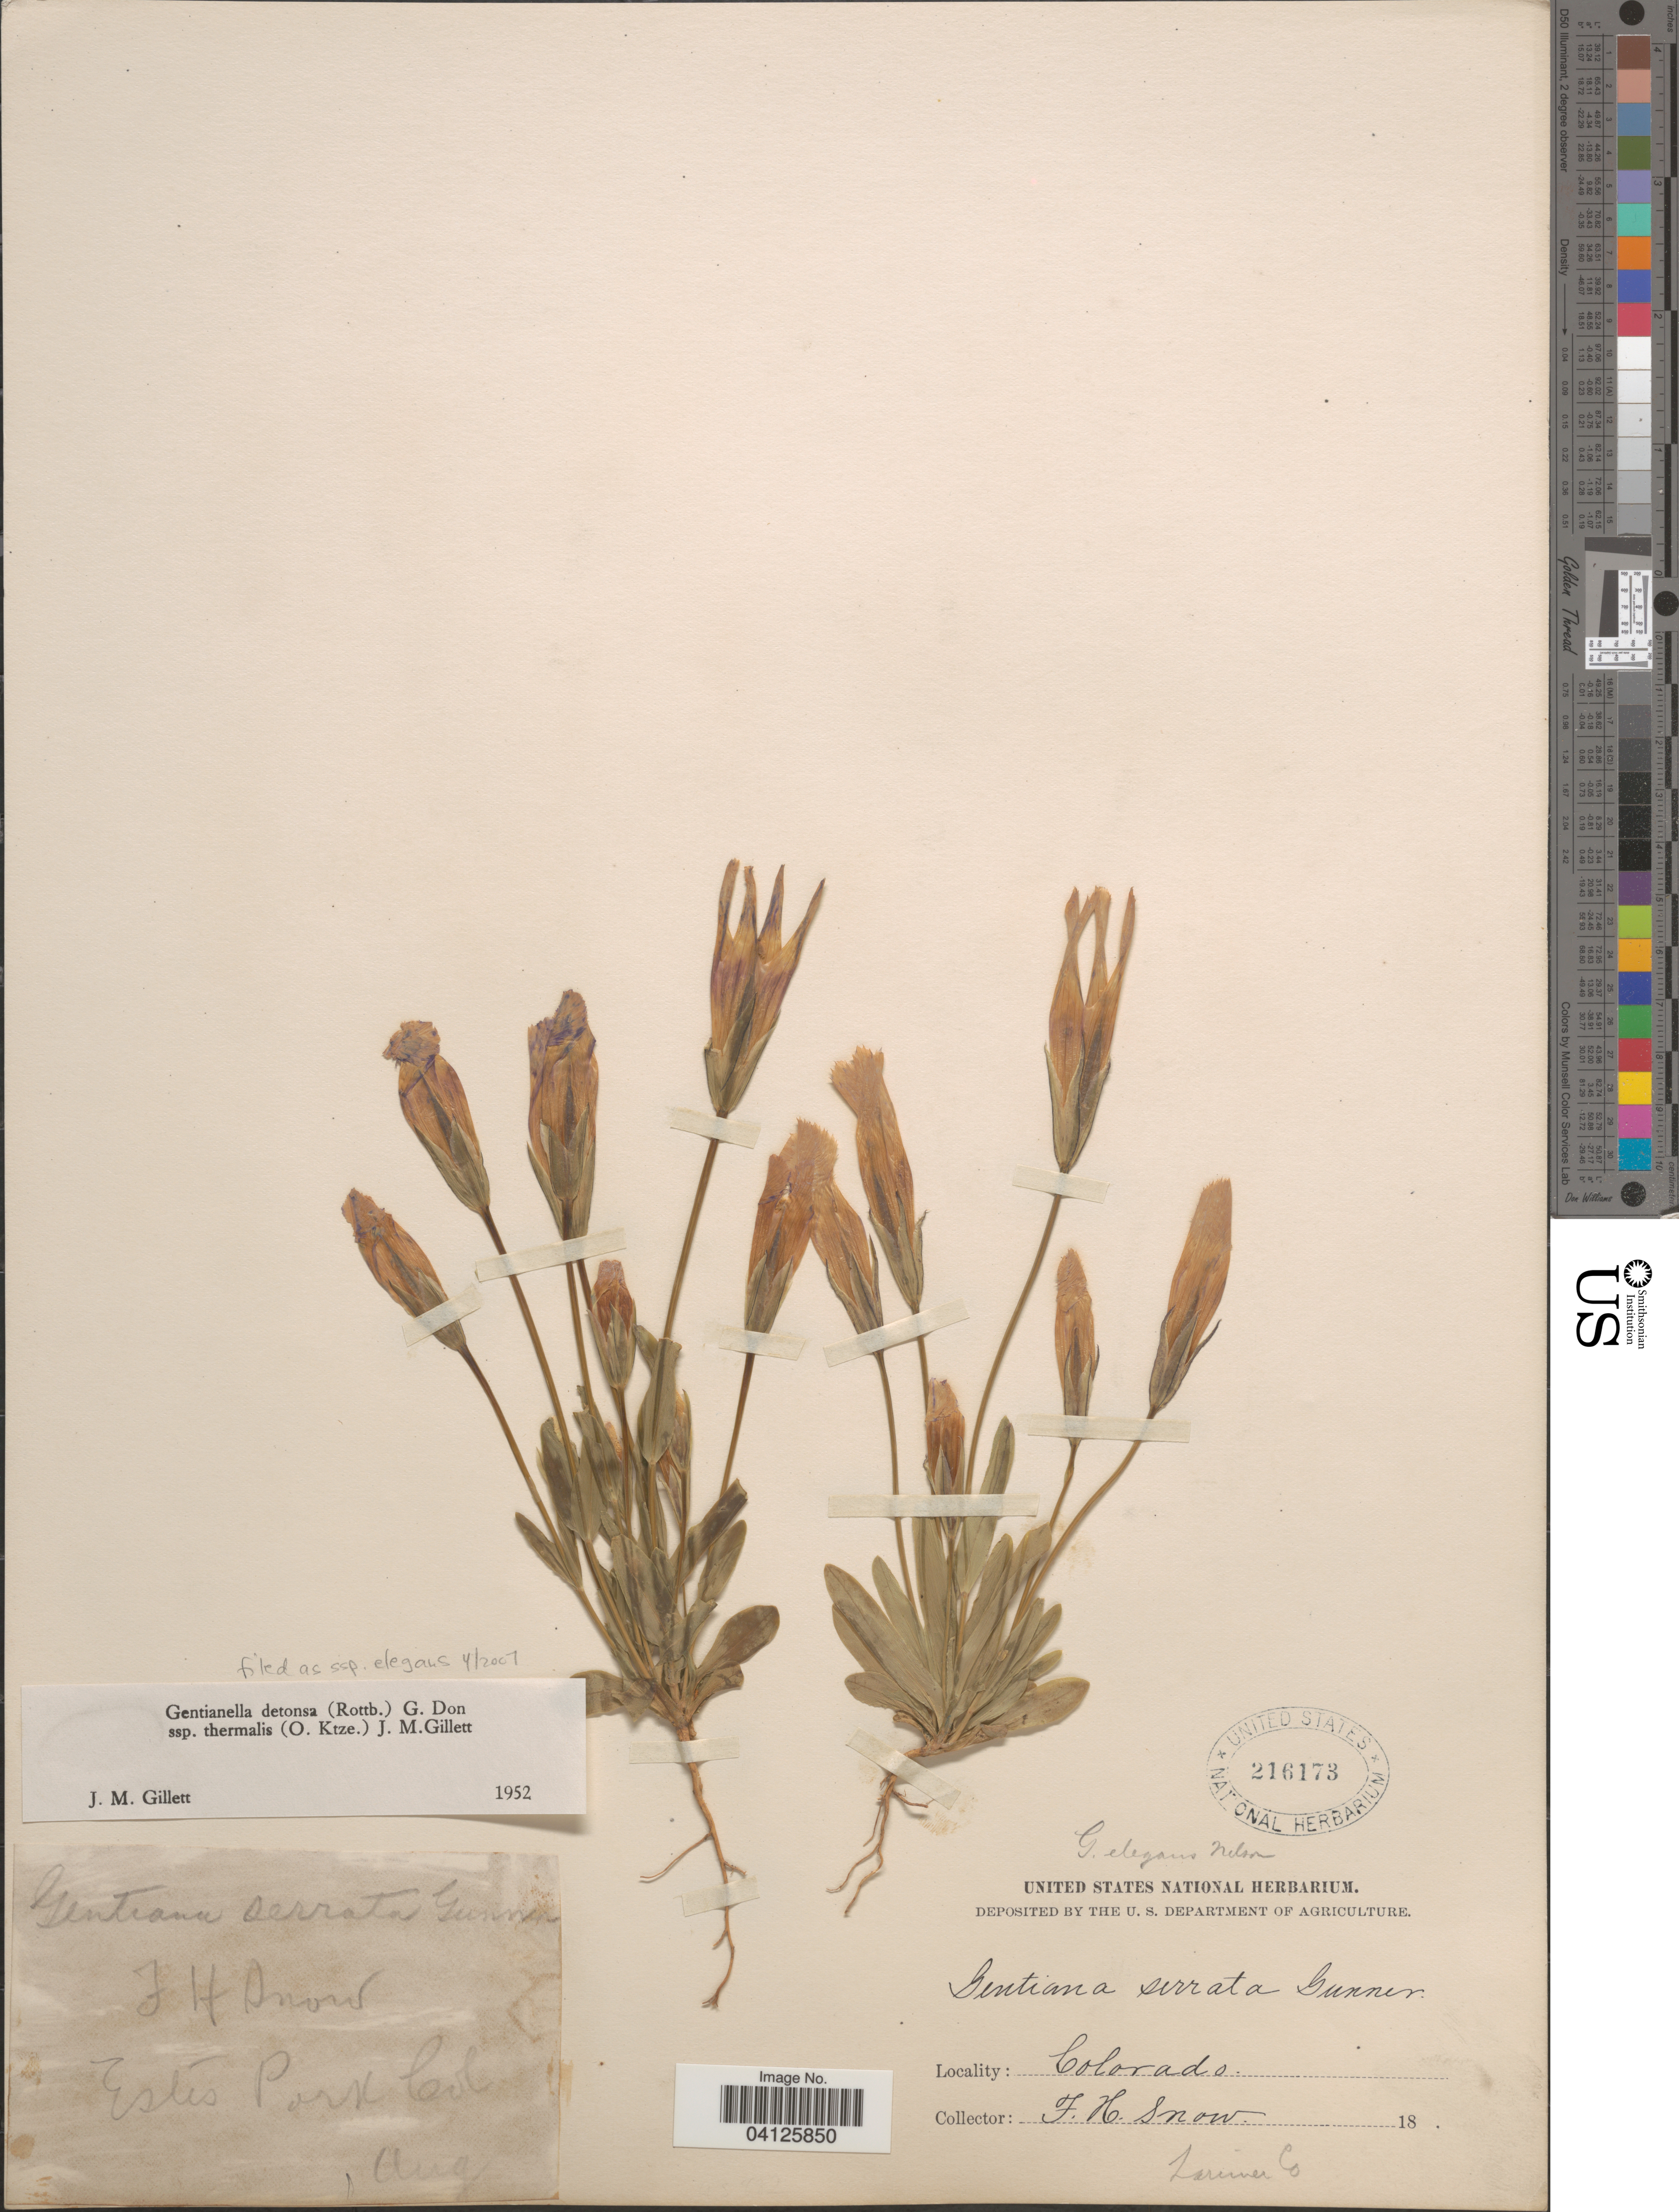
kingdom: Plantae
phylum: Tracheophyta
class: Magnoliopsida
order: Gentianales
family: Gentianaceae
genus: Gentianella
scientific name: Gentianella detonsa subsp. elegans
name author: (A. Gray) J.M. Gillett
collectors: F. H. Snow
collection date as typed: Transcribed d/m/y: /8/18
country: United States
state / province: Colorado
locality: Larimer Co. Estes Park.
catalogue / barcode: US 216173